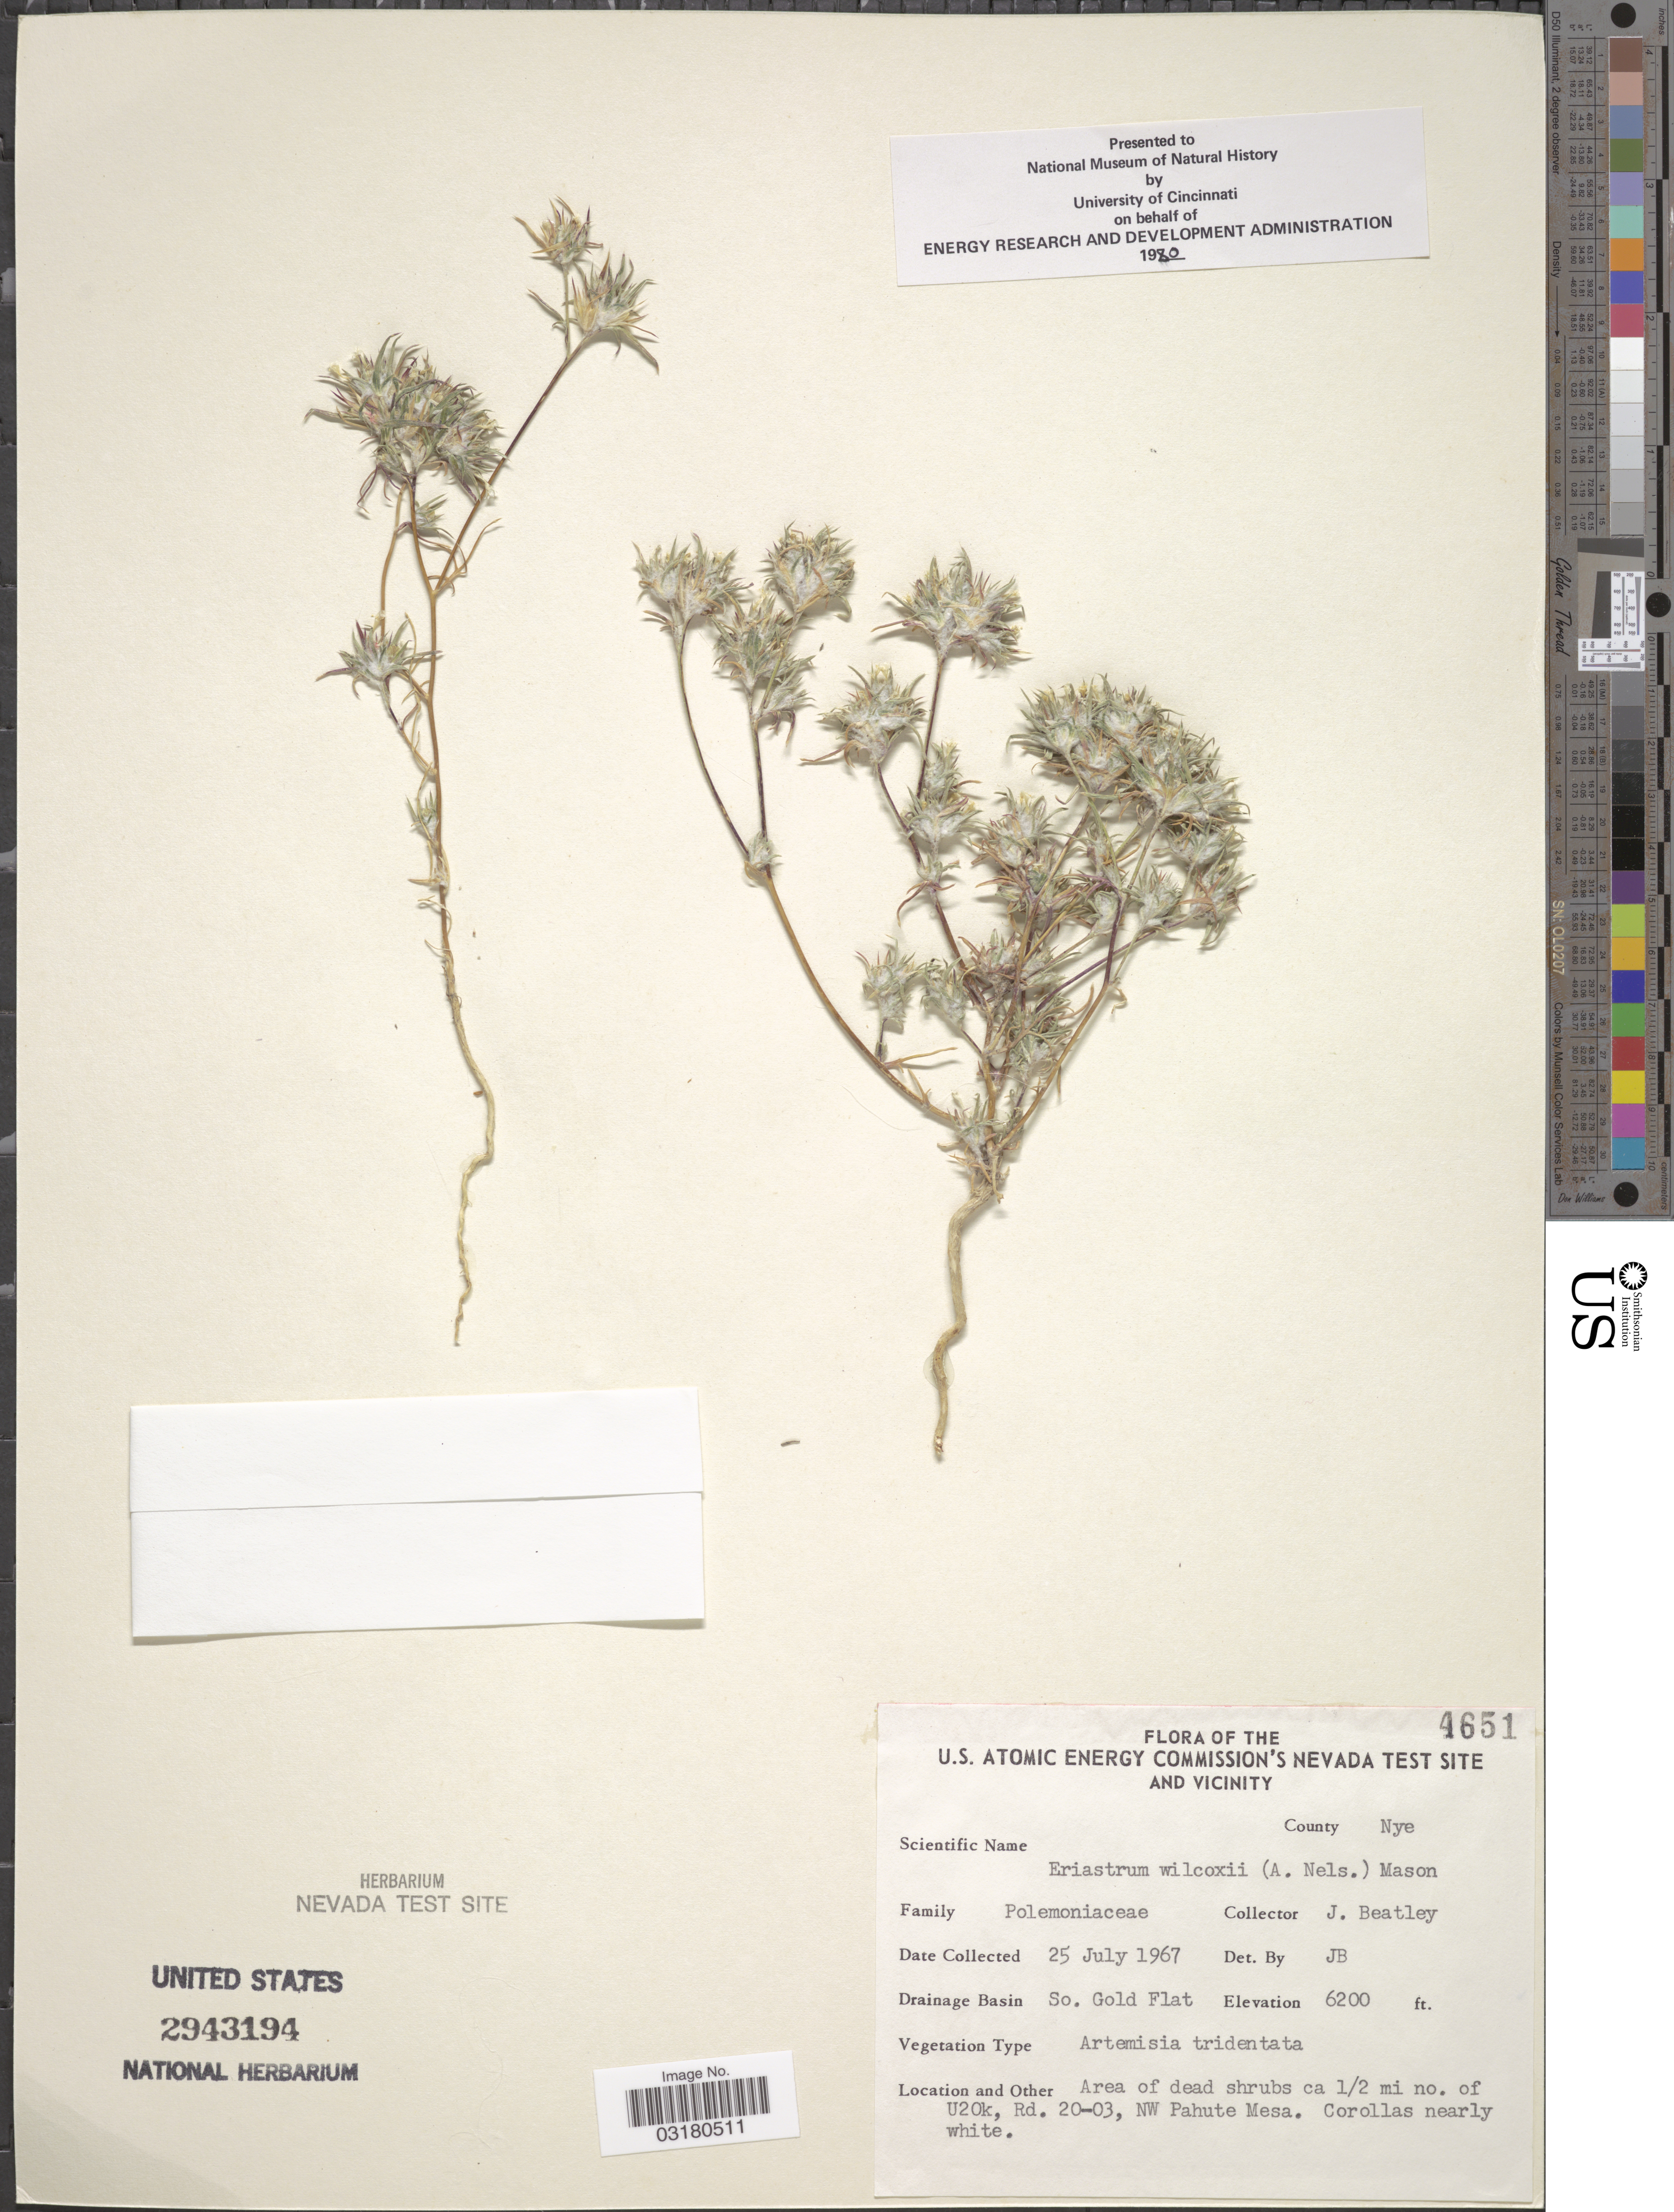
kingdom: Plantae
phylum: Tracheophyta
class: Magnoliopsida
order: Ericales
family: Polemoniaceae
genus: Eriastrum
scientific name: Eriastrum wilcoxii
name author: (A. Nelson) H. Mason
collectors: J. C. Beatley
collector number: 4651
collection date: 1967-07-25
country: United States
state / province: Nevada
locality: U.S. Atomic Energy Commission's Nevada Test Site and Vicinity. County Nye. Drainage Basin So. Gold Flat. Area of dead shrubs ca 1/2 mi no. of U20k, Rd. 20-03, NW Pahute Mesa.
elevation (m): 1890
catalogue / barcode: US 2943194